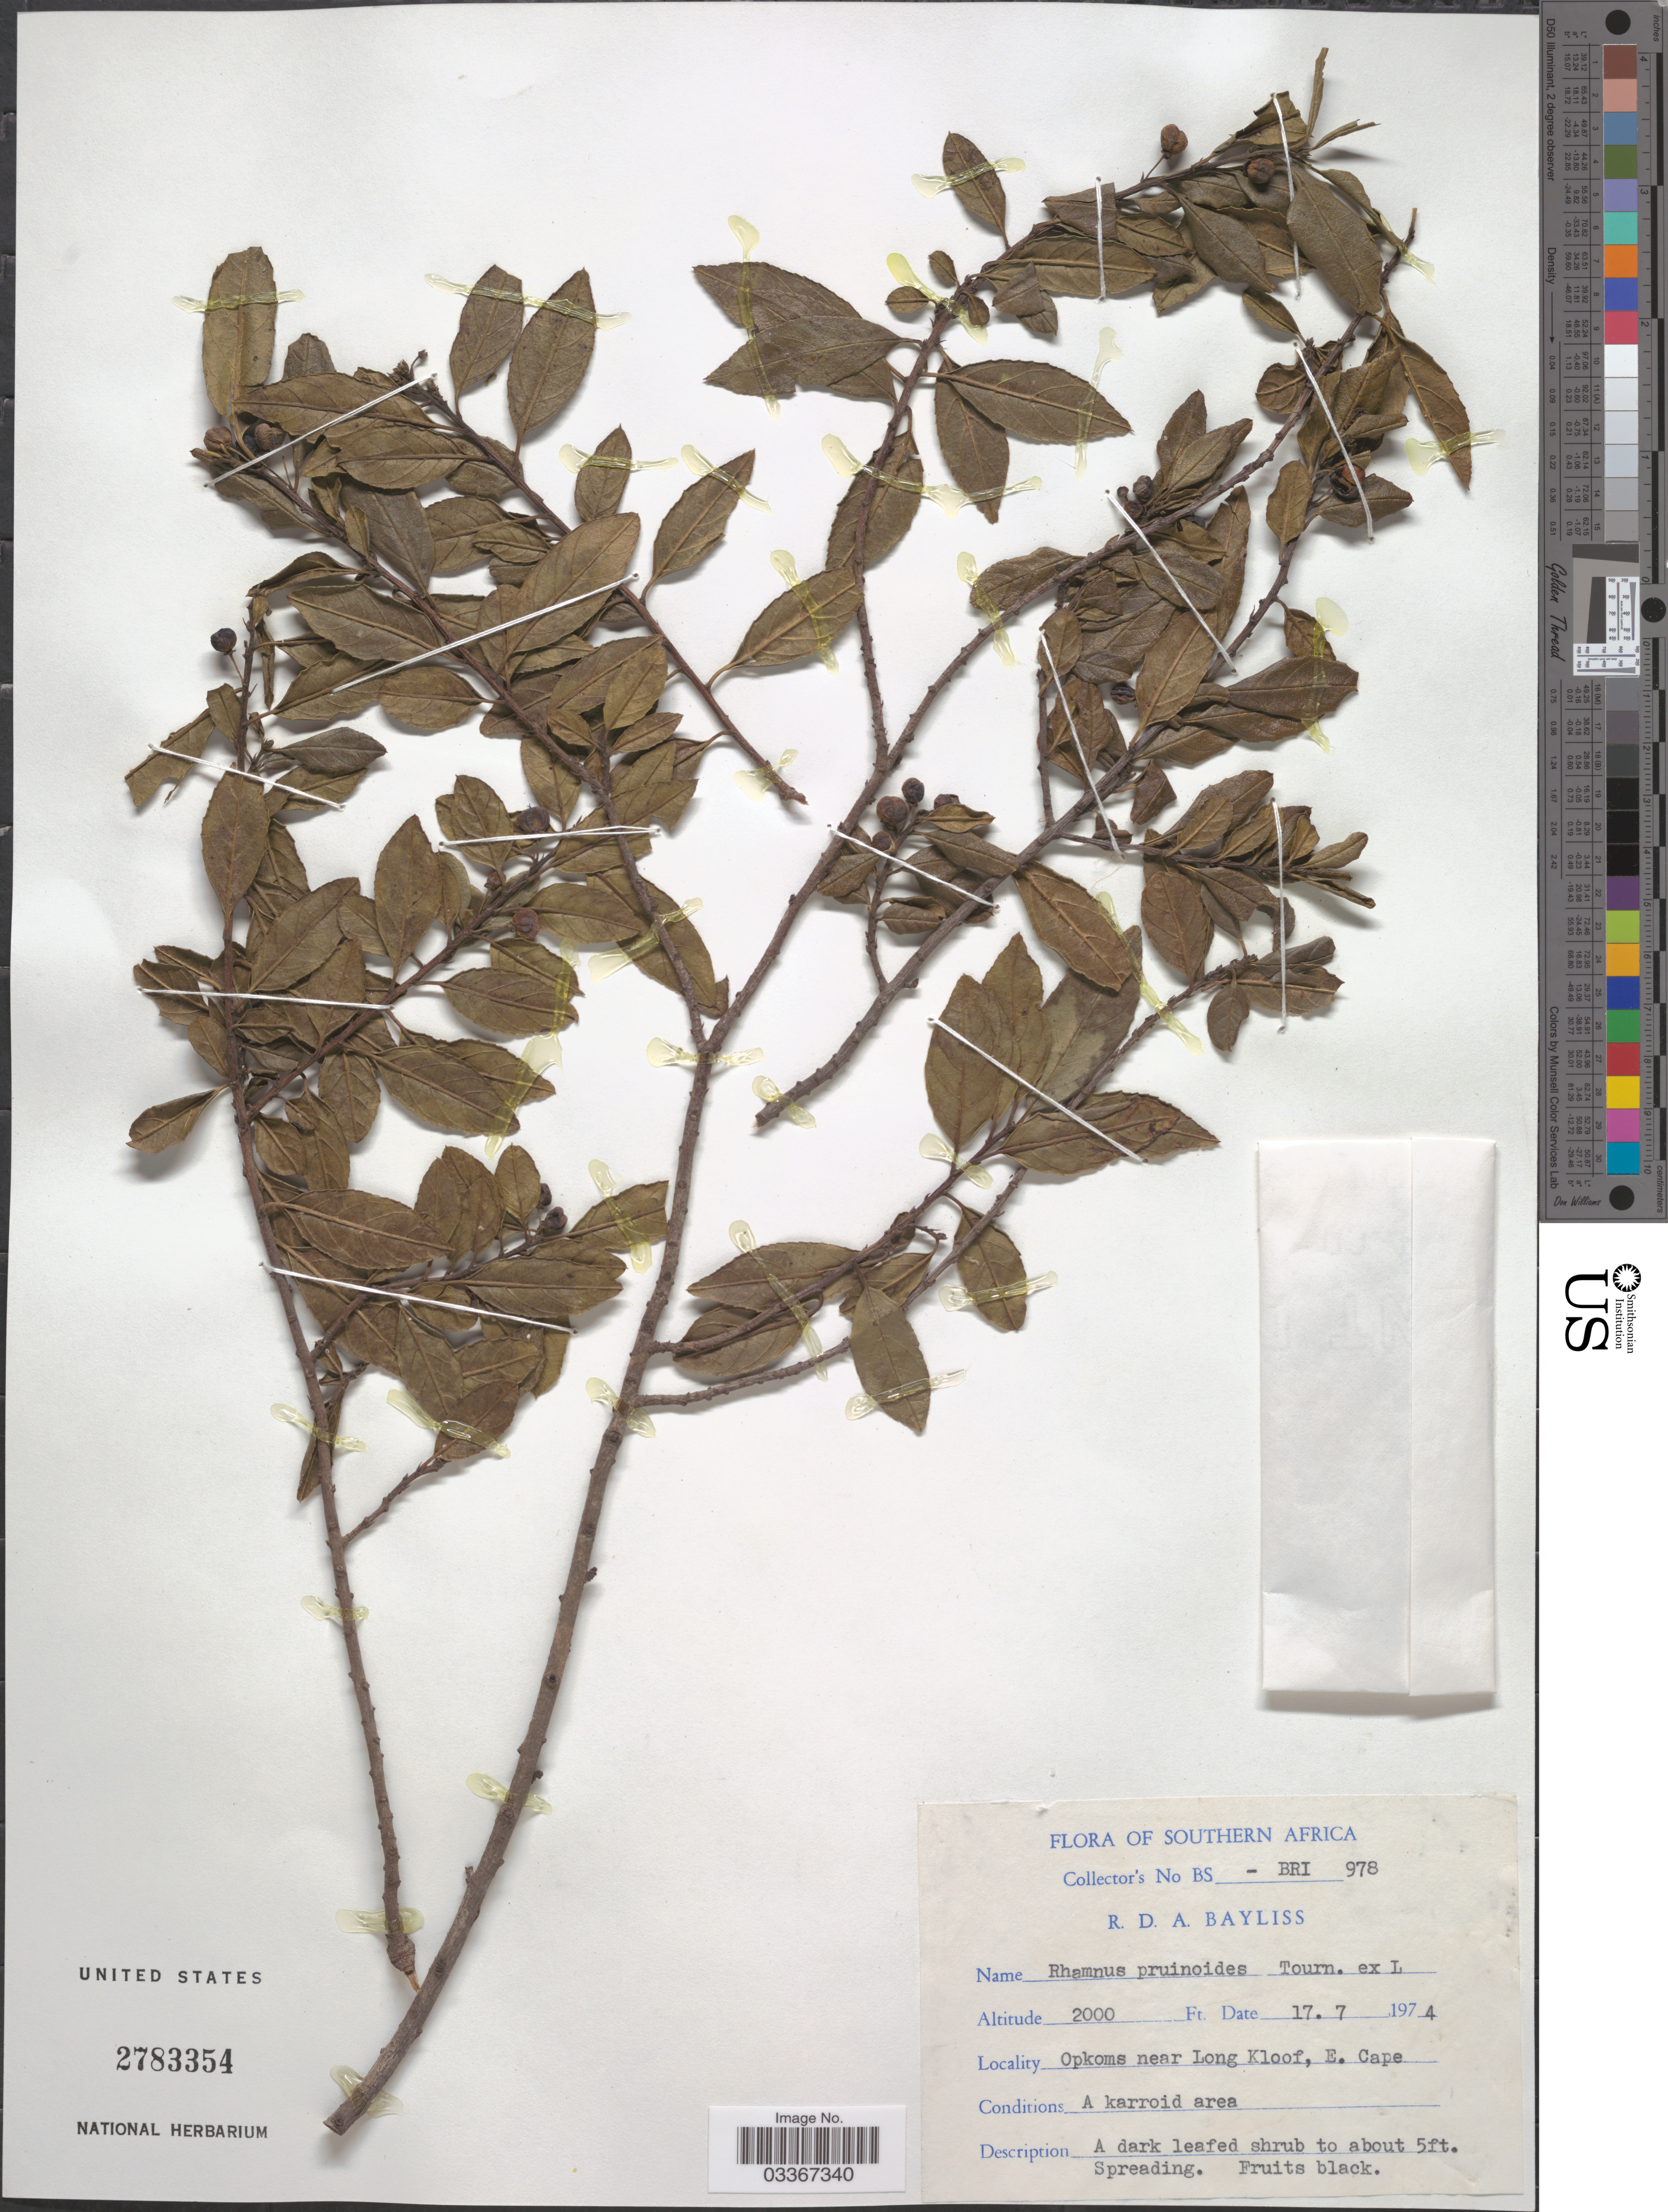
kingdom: Plantae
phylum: Tracheophyta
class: Magnoliopsida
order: Rosales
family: Rhamnaceae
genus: Rhamnus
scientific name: Rhamnus prinoides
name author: L'Hér.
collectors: R. Bayliss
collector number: BS - BRI 978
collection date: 1974-07-17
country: South Africa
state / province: Eastern Cape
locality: Southern Africa. Opkoms near Long Kloof, E. Cape.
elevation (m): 610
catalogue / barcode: US 2783354